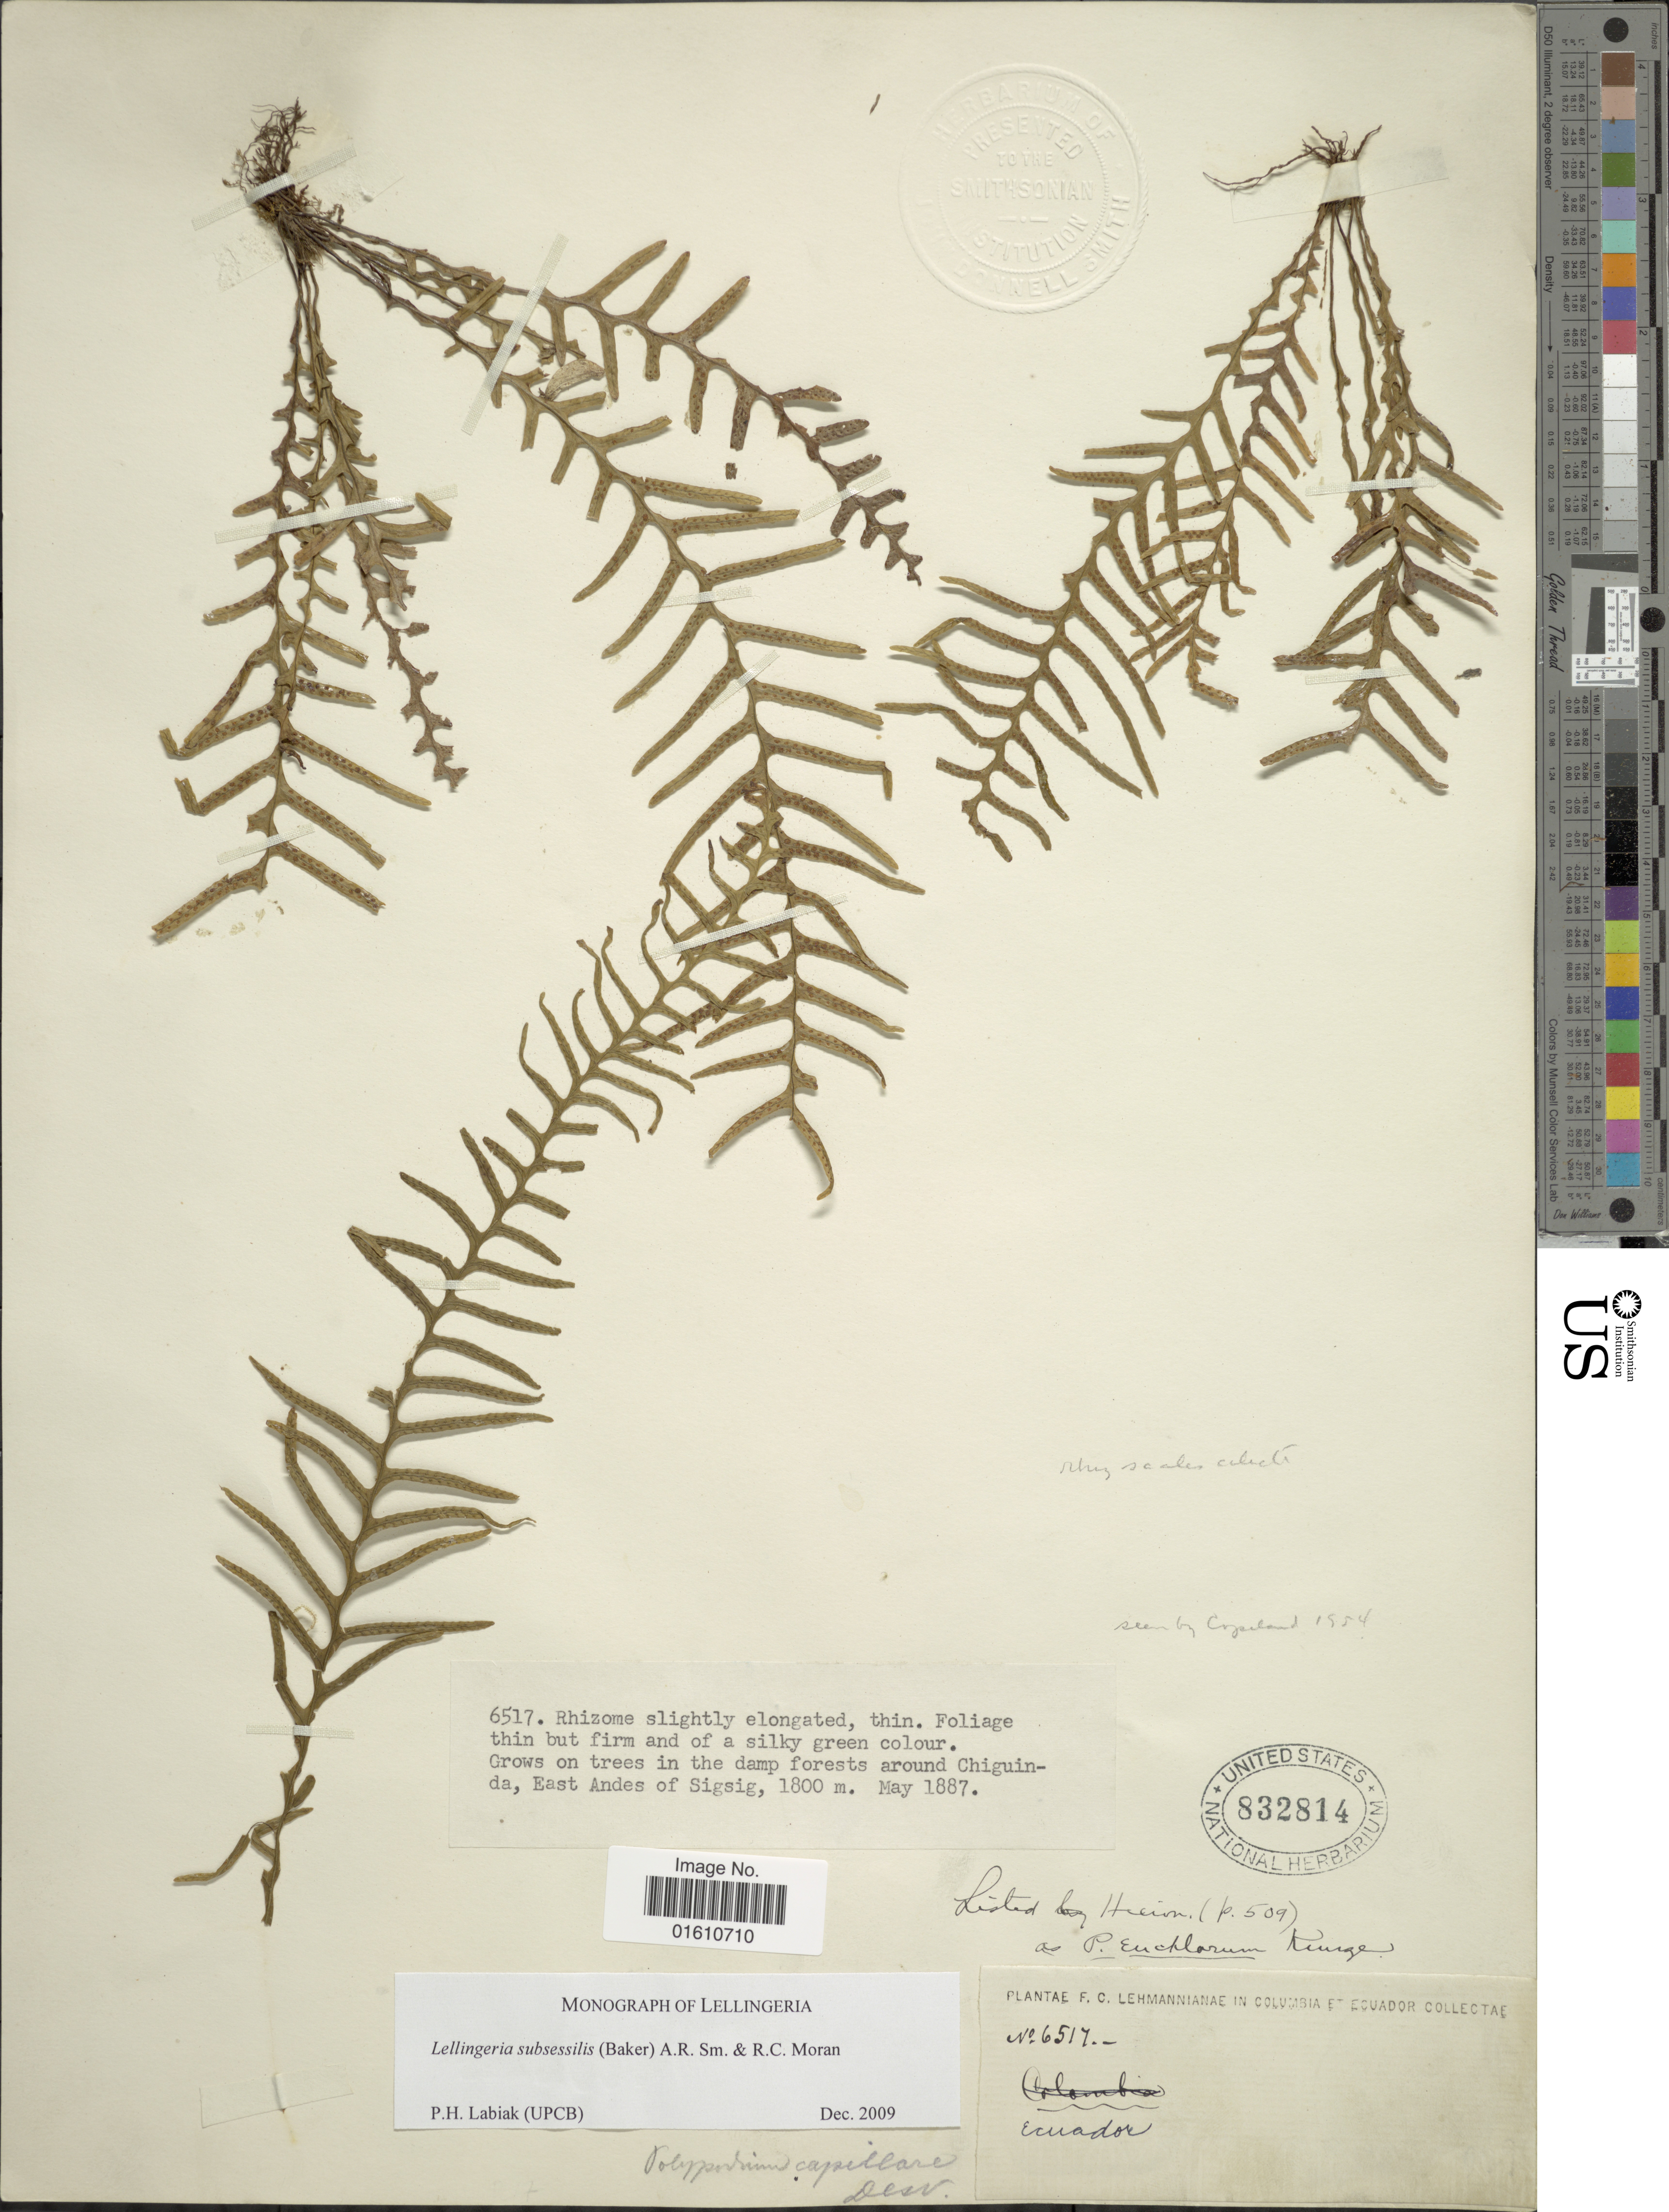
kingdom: Plantae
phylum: Tracheophyta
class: Polypodiopsida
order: Polypodiales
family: Polypodiaceae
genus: Lellingeria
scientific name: Lellingeria subsessilis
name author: (Baker) A.R. Sm. & R.C. Moran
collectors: F. C. Lehmann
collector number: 6517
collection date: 1887-05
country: Ecuador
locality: Grows on trees in the damp forests around Chiguinda, East Andes of Sigsig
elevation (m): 1800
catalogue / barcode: US 832814